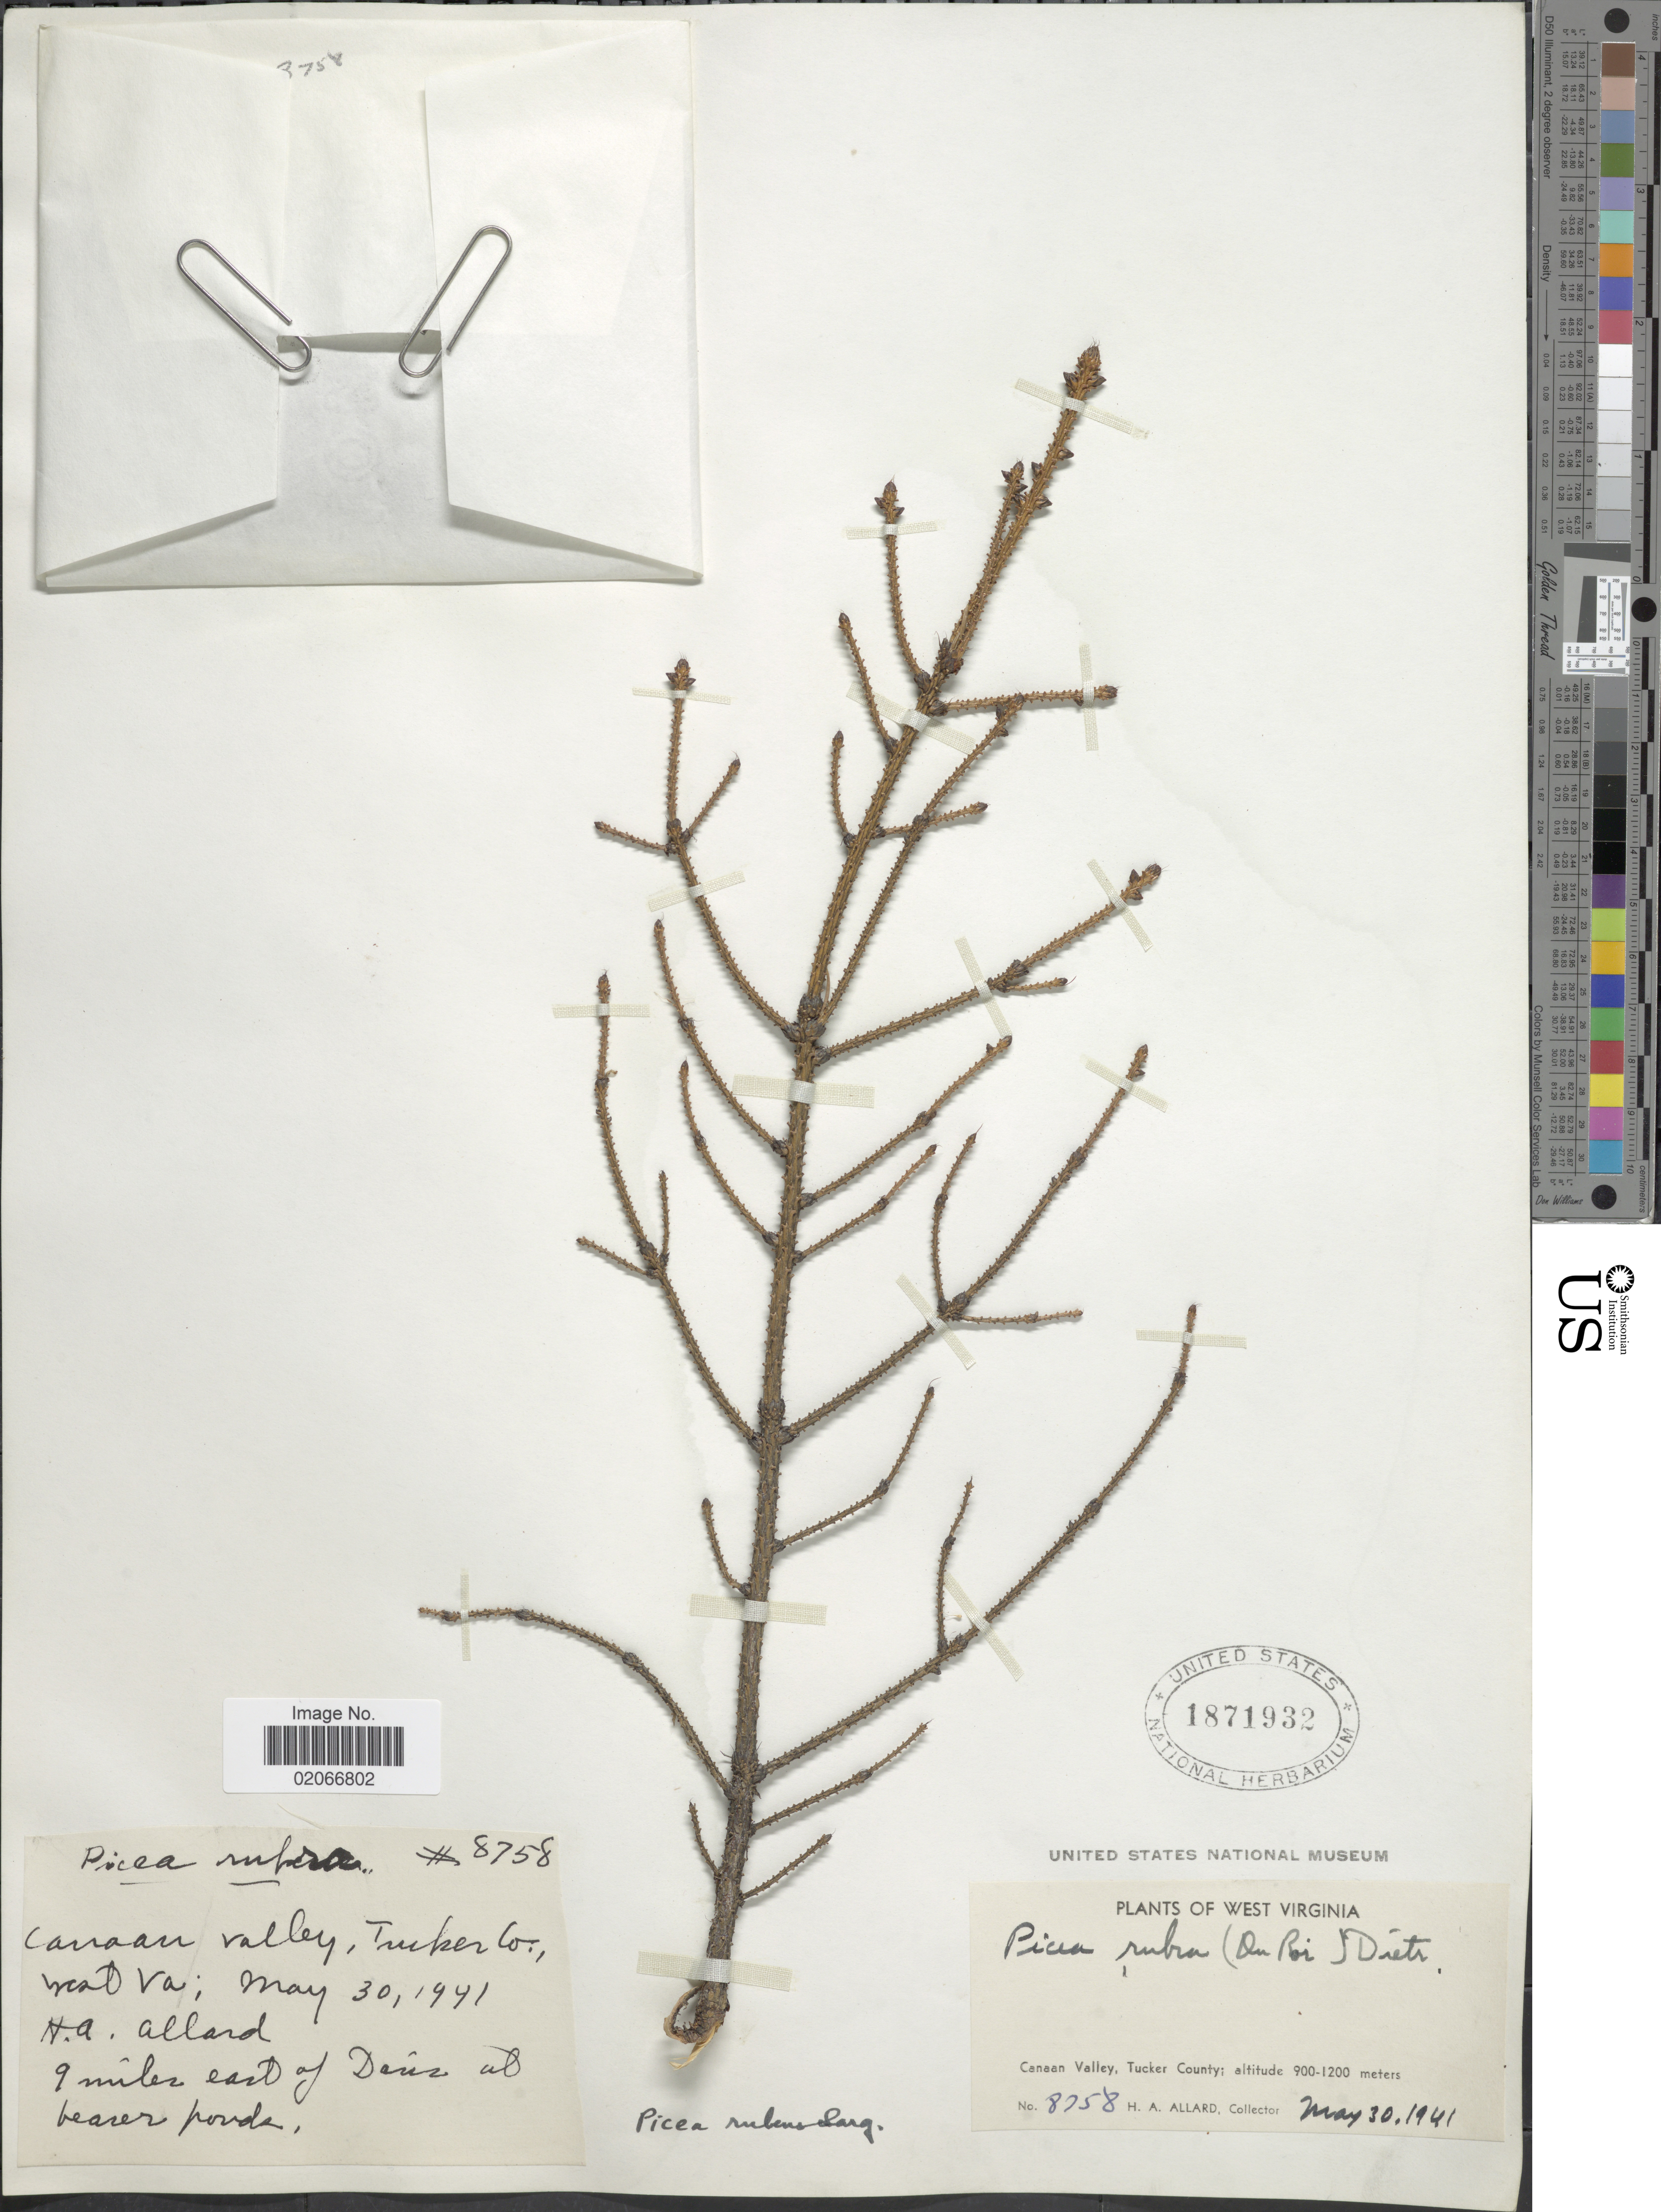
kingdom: Plantae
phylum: Tracheophyta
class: Pinopsida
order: Pinales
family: Pinaceae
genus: Picea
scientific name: Picea rubens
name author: Sarg.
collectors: H. A. Allard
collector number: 8758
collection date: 1941-05-30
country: United States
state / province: West Virginia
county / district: Tucker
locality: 9 miles east of Davis at beaver ponds. Canaan Valley, Tucker County, West VA.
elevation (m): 900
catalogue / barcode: US 1871932